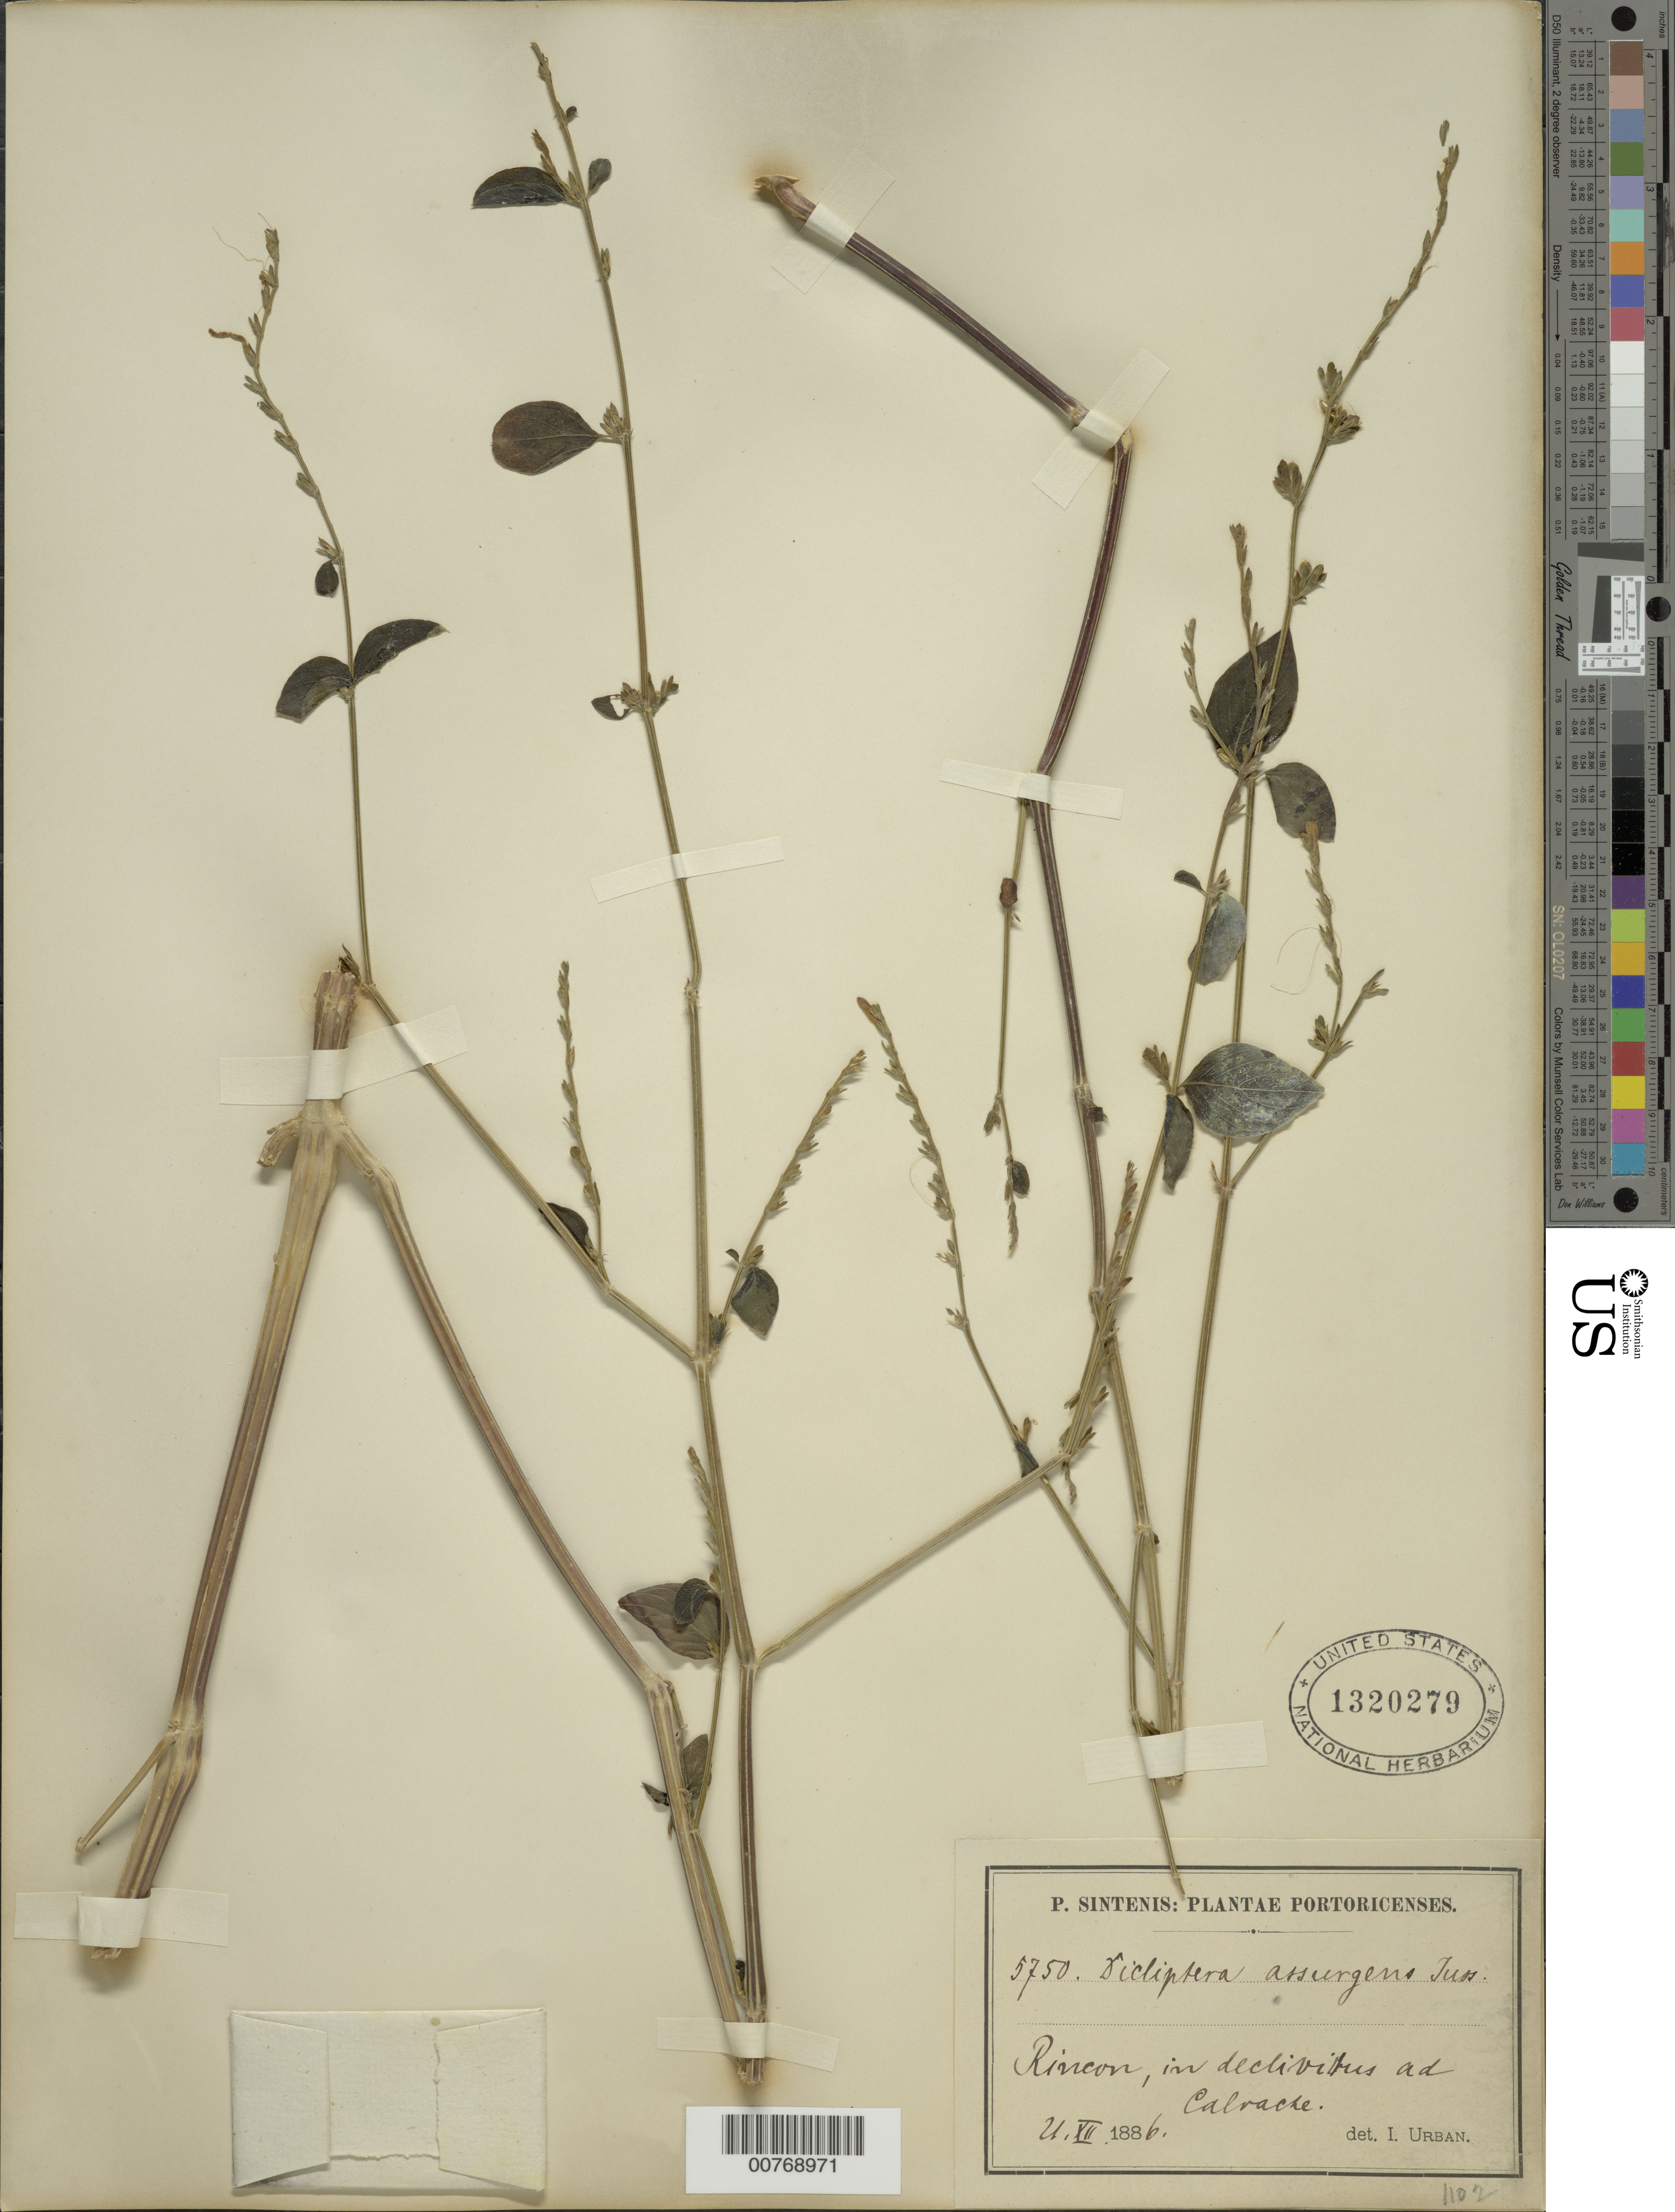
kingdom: Plantae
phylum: Tracheophyta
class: Magnoliopsida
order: Lamiales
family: Acanthaceae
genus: Dicliptera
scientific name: Dicliptera sexangularis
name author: (L.) Juss.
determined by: Acevedo-Rodríguez, P., (BOT), Smithsonian Institution - National Museum of Natural History (UNITED STATES)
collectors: P. Sintenis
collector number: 5750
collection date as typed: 21 Dec 1886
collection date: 1886-12-21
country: Puerto Rico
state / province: Rincón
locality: Rincon, in declivibus ad Calrache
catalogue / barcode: US 1320279